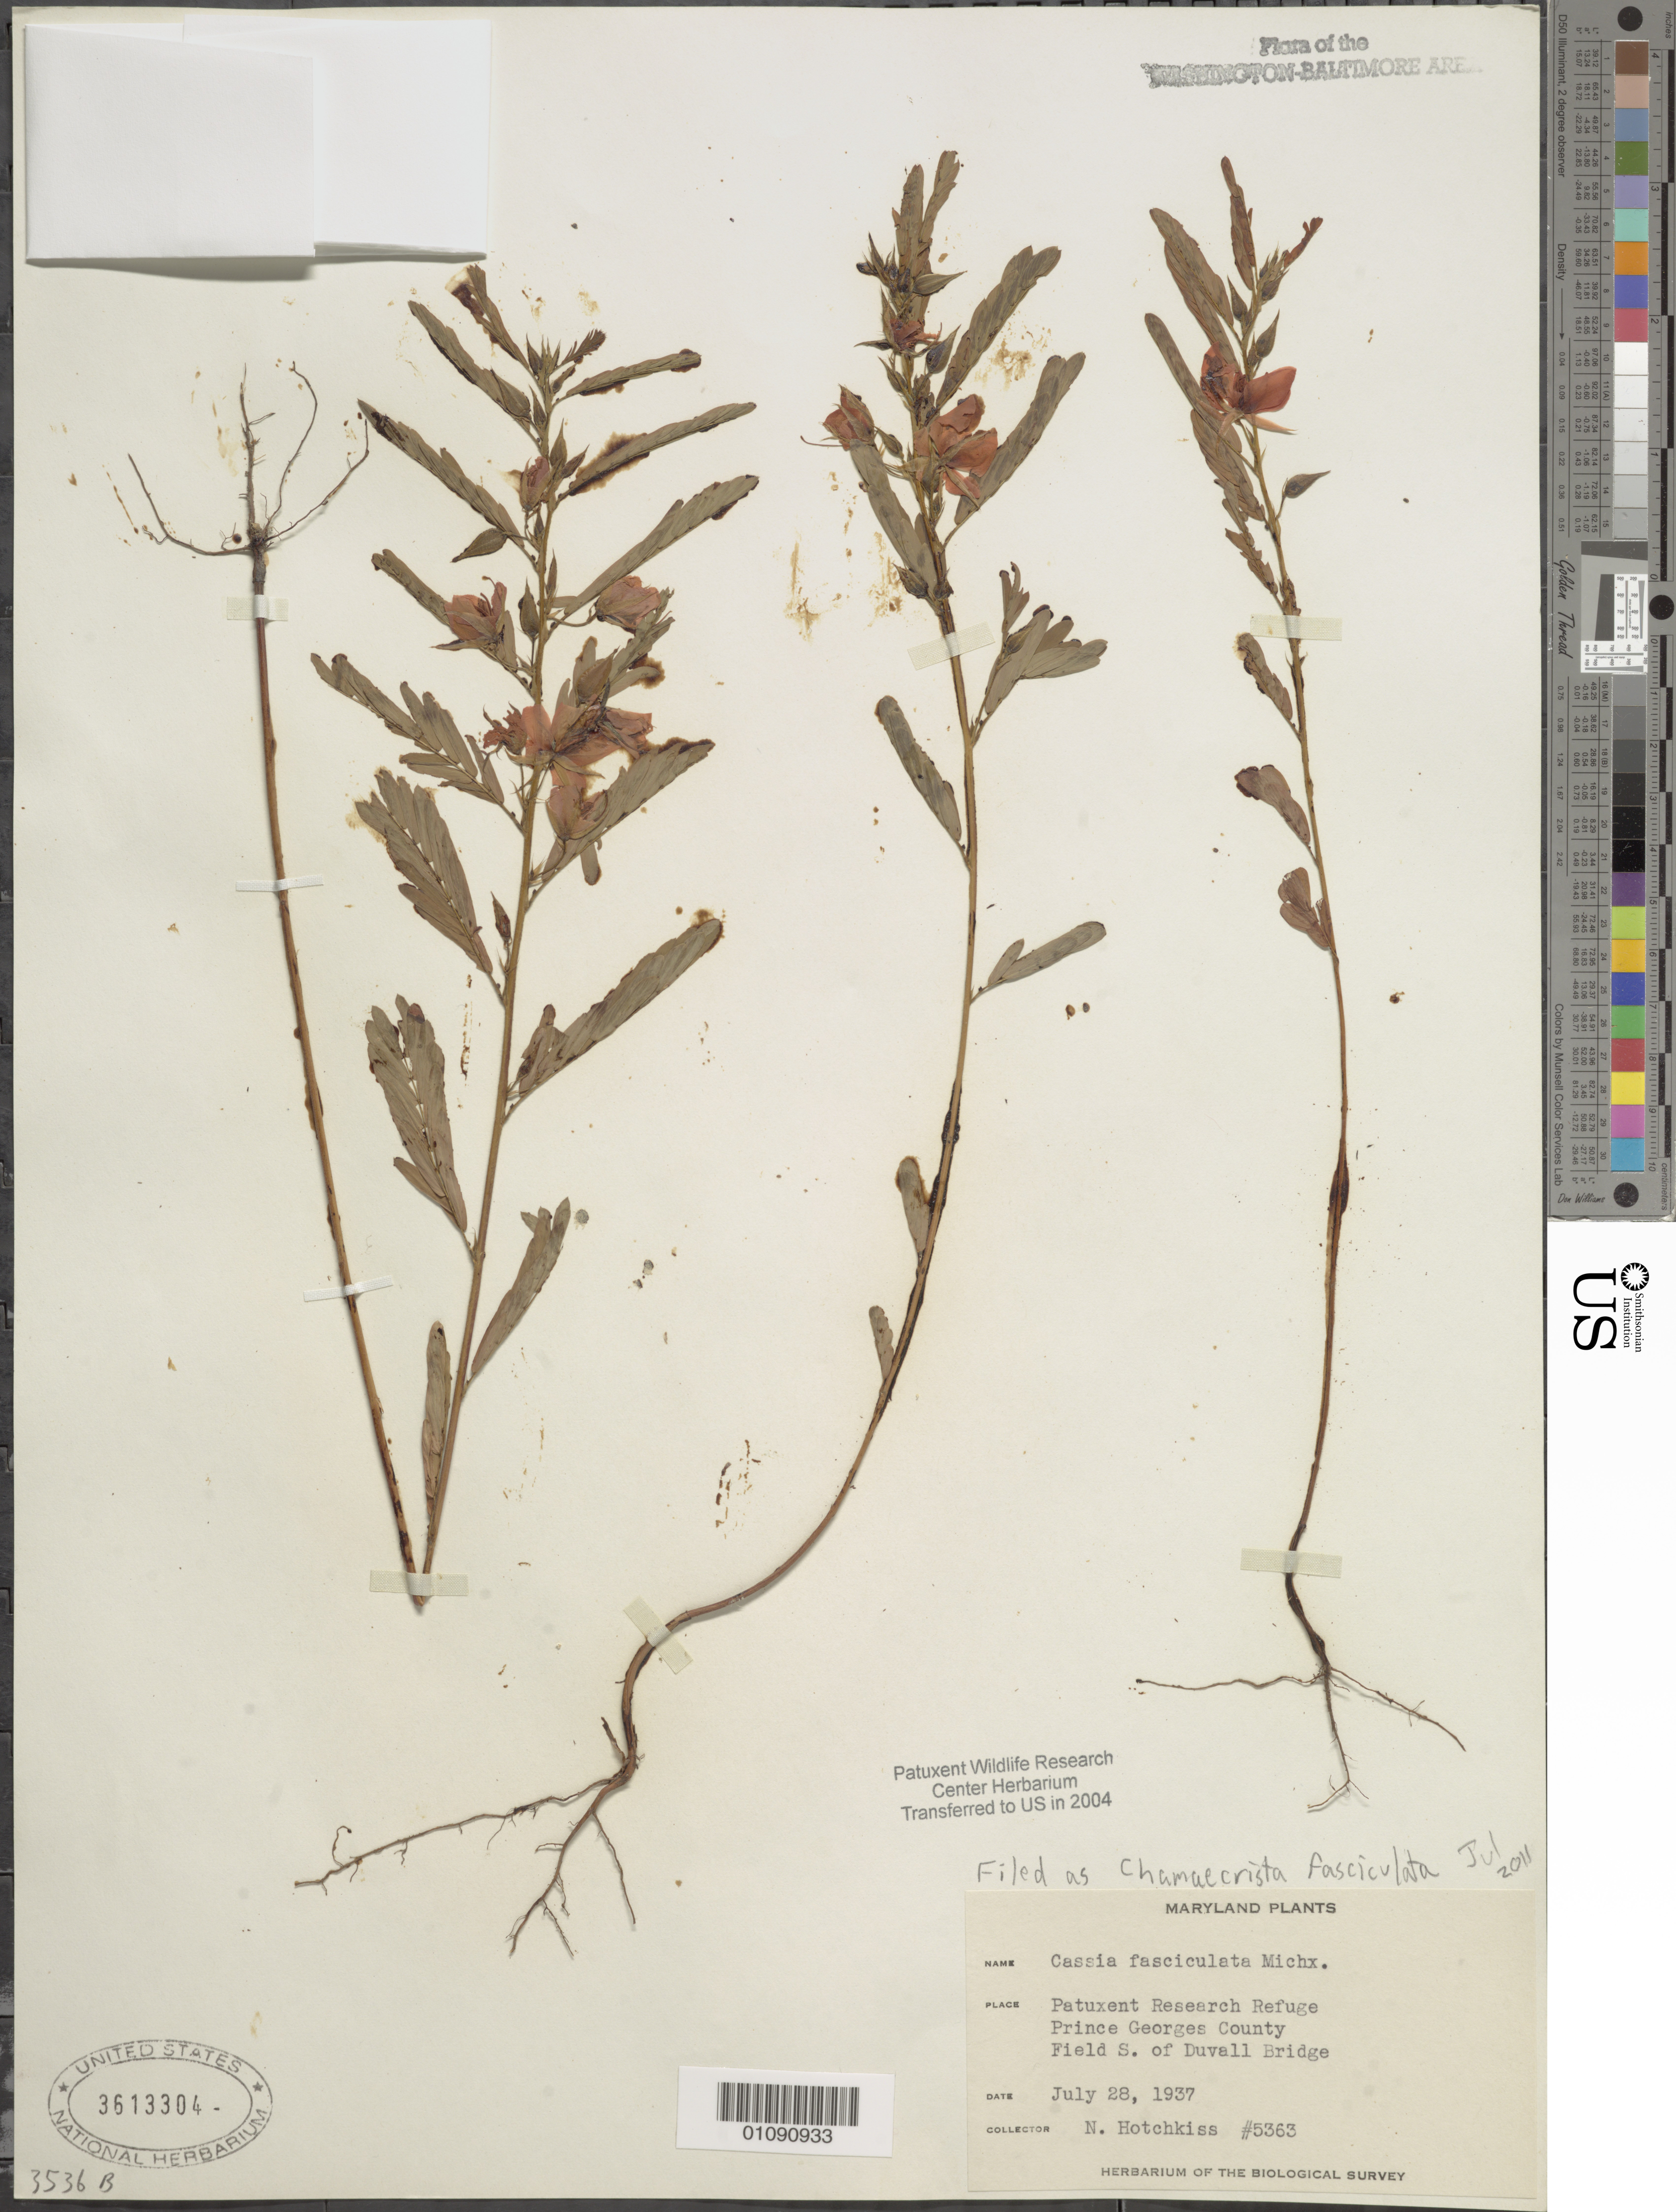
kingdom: Plantae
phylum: Tracheophyta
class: Magnoliopsida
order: Fabales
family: Fabaceae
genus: Chamaecrista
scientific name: Chamaecrista fasciculata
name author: (Michx.) Greene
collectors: N. Hotchkiss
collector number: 5363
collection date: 1937-07-28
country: United States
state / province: Maryland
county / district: Prince George's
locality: Patuxent Wildlife Refuge, S. of Duvall Bridge.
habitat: Field.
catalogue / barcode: US 3613304